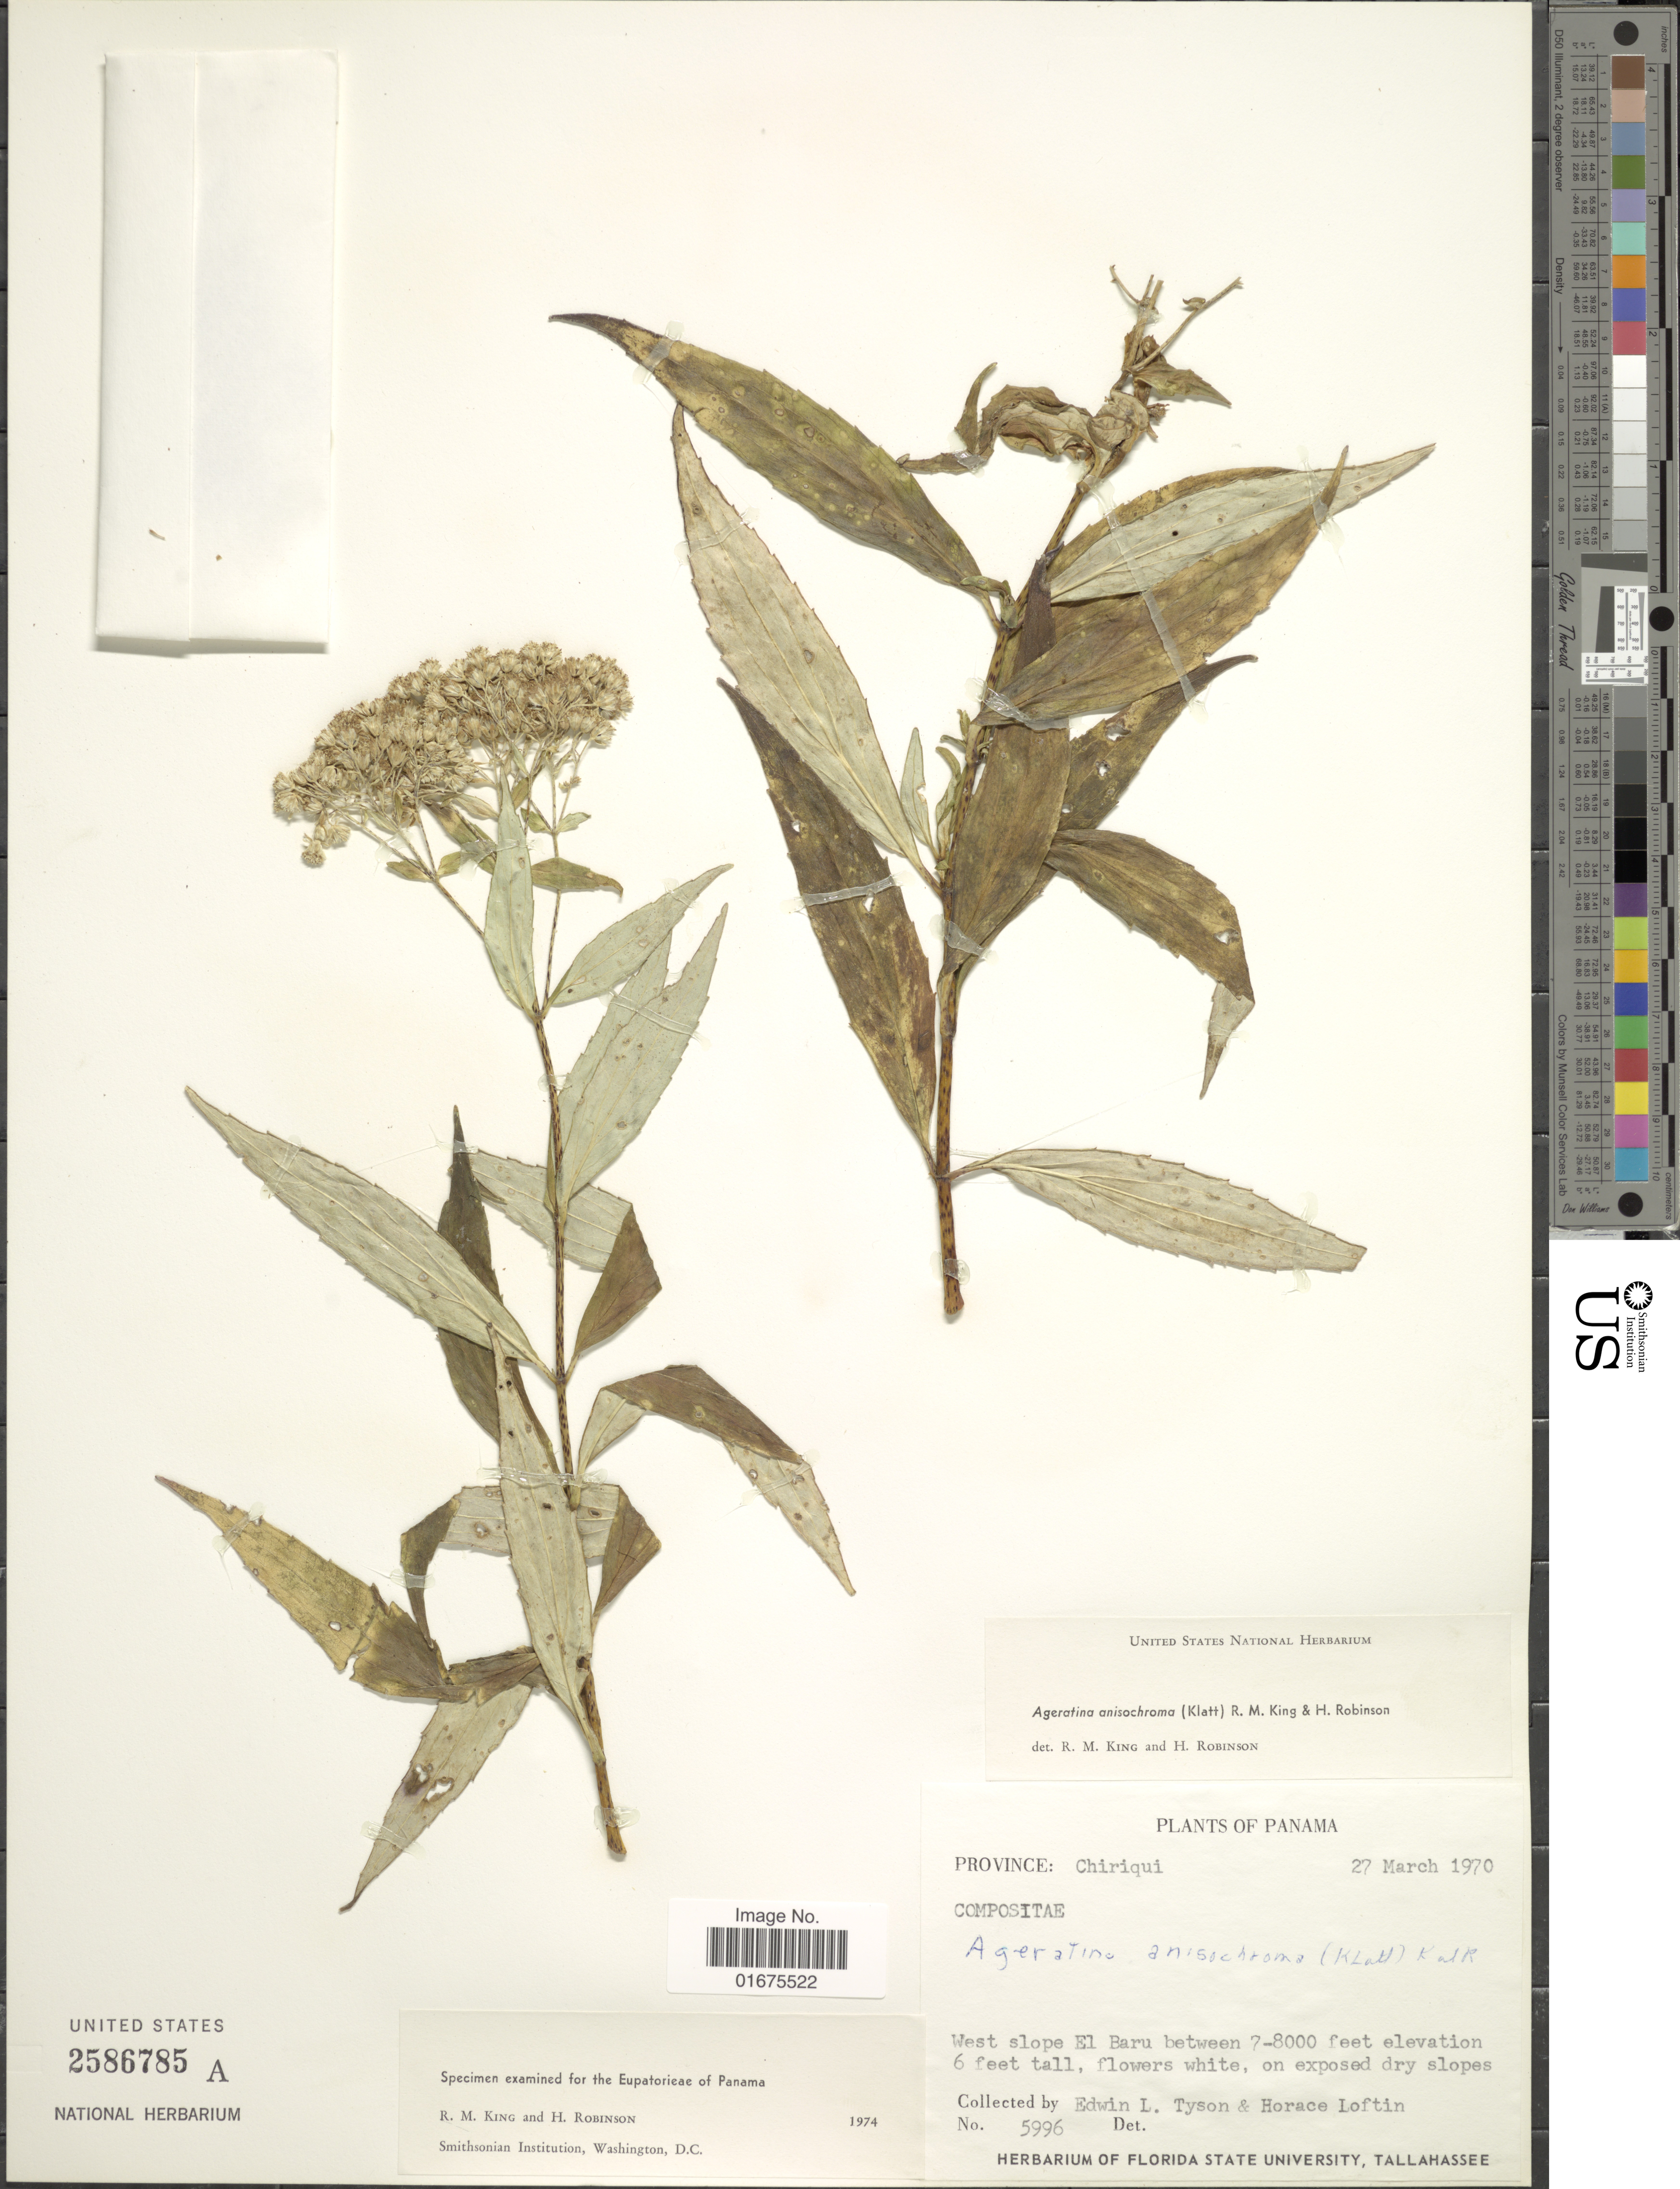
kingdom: Plantae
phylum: Tracheophyta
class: Magnoliopsida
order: Asterales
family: Asteraceae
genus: Ageratina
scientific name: Ageratina anisochroma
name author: (Klatt) R.M. King & H. Rob.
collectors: E. L. Tyson & H. Loftin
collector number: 5996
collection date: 1970-03-27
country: Panama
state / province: Chiriqui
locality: West slope El Baru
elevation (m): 2134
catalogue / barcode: US 2586785A